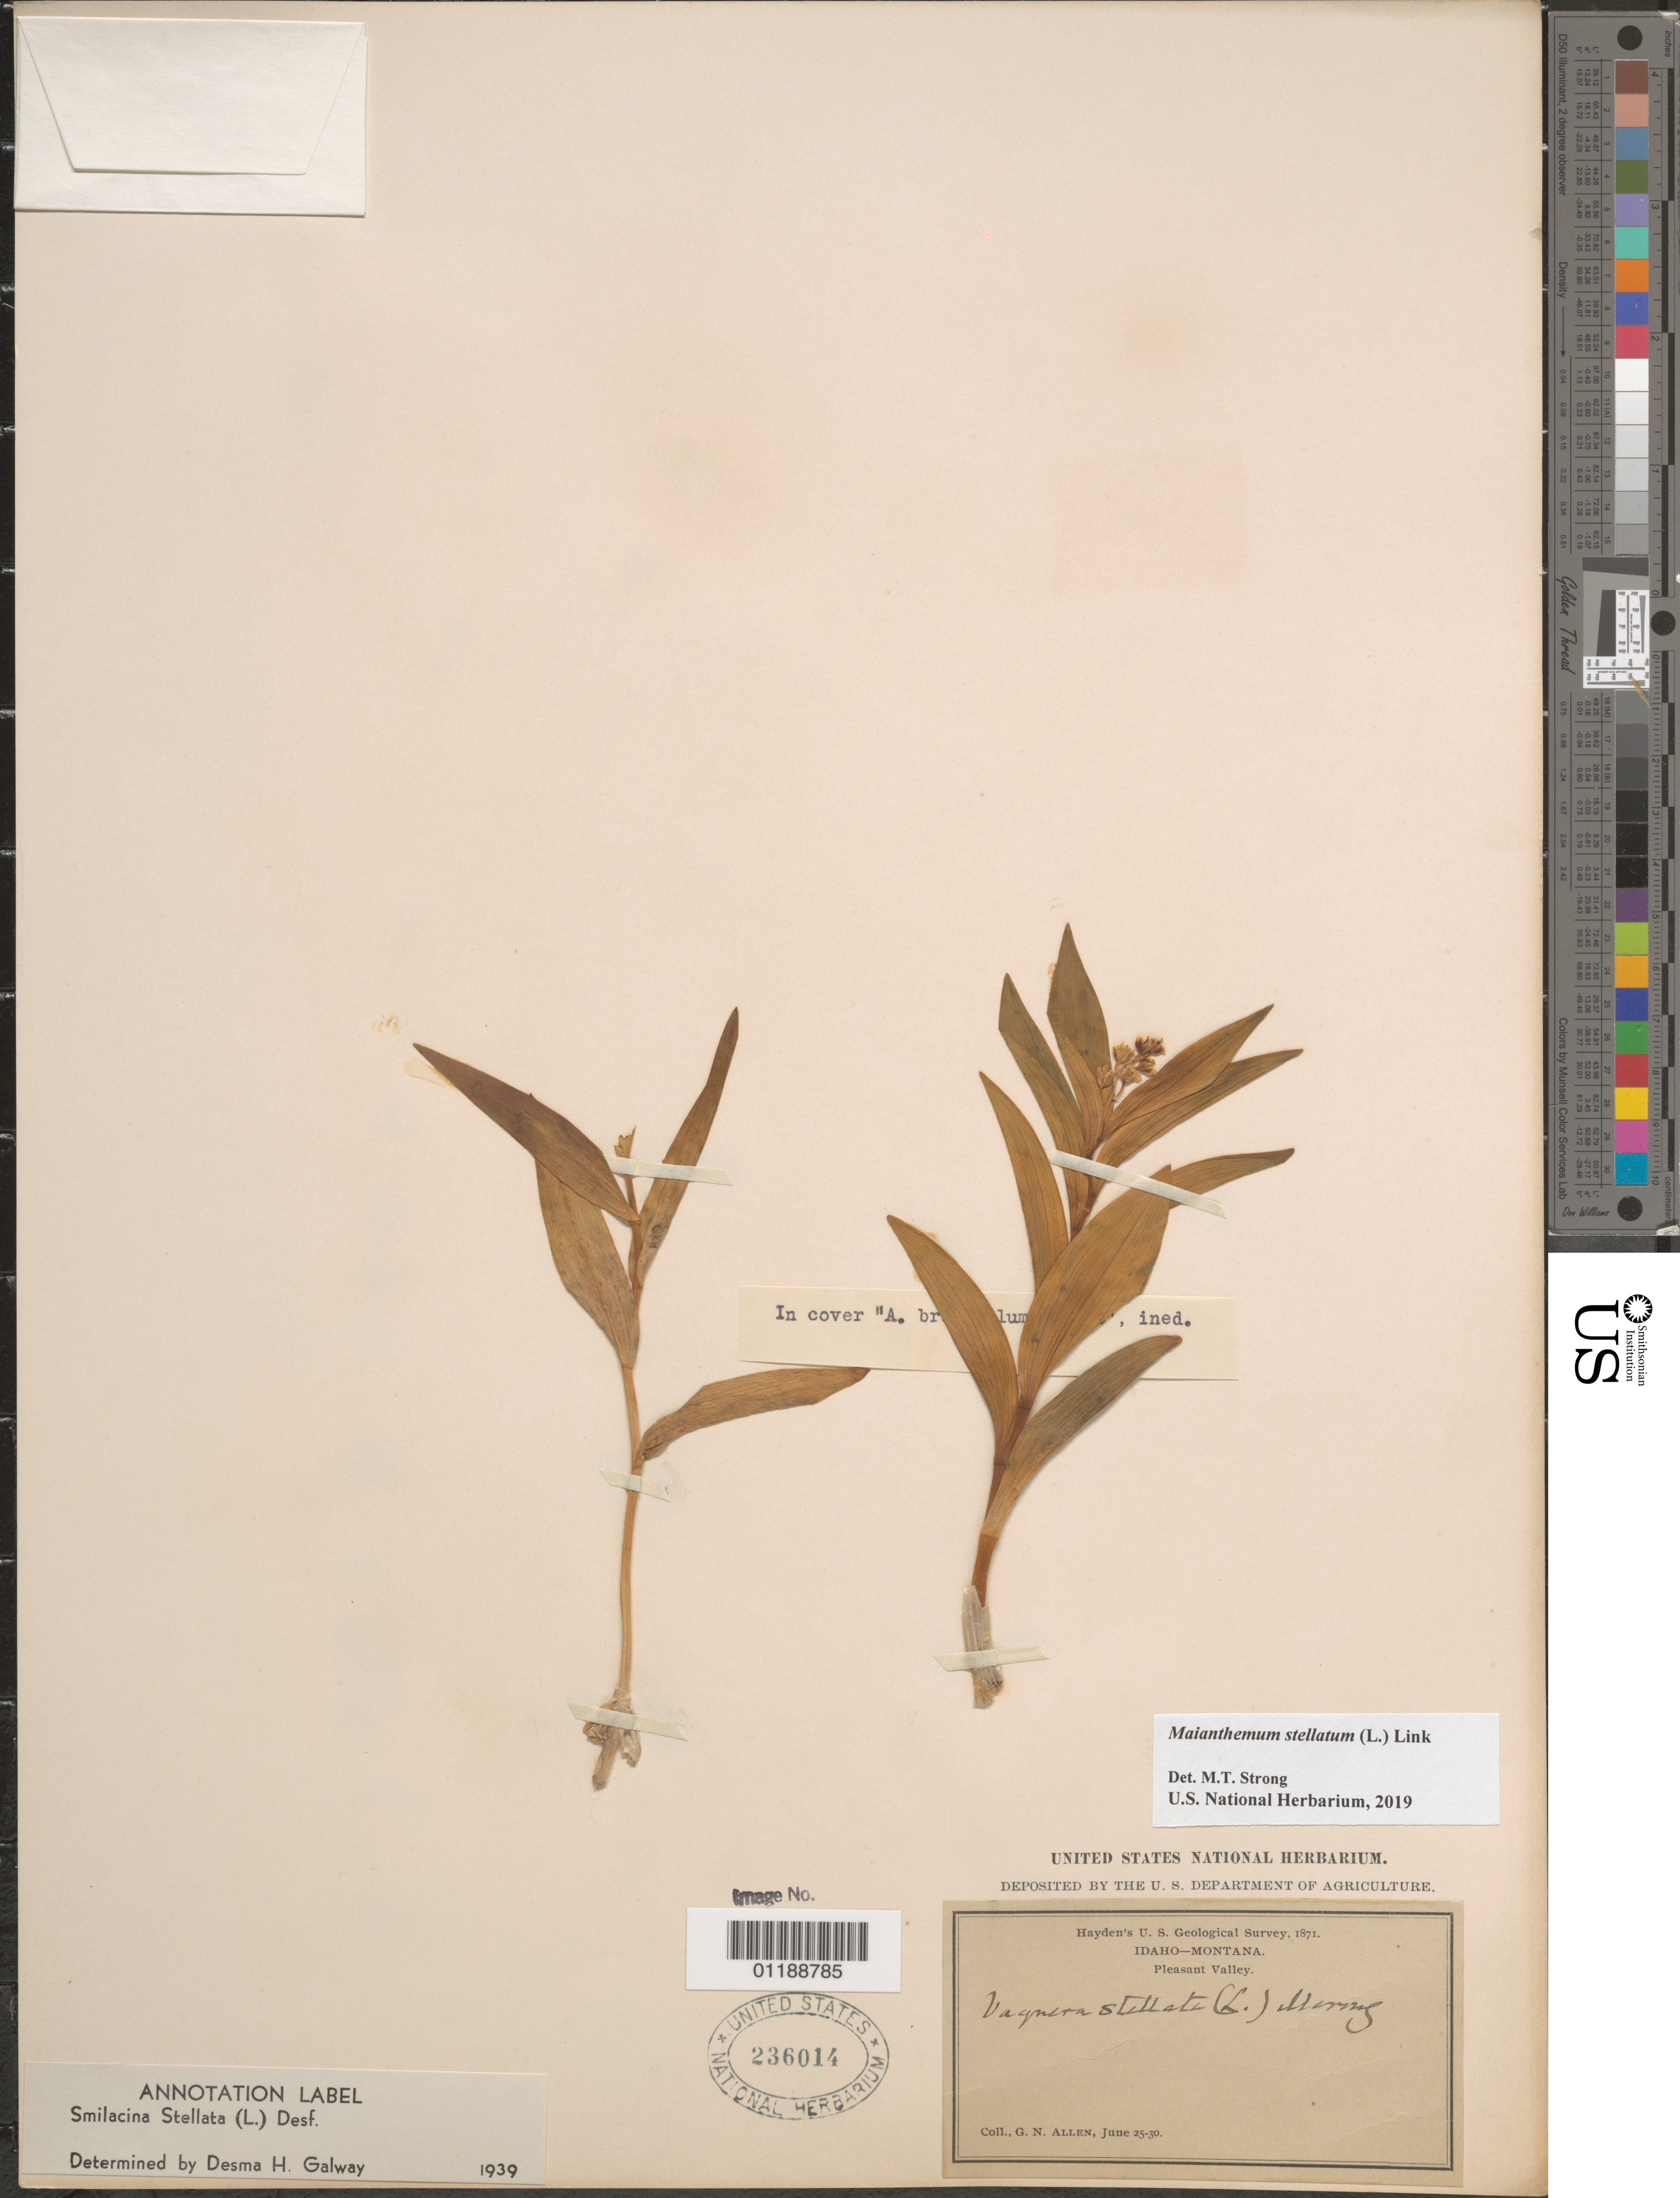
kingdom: Plantae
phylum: Tracheophyta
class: Liliopsida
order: Asparagales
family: Asparagaceae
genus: Maianthemum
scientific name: Maianthemum stellatum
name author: (L.) Link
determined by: Strong, Mark T., (BOT), Smithsonian Institution - National Museum of Natural History (UNITED STATES)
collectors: G. N. Allen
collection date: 1871-06-25/1871-06-30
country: United States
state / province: Montana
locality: Pleasant Valley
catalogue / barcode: US 236014